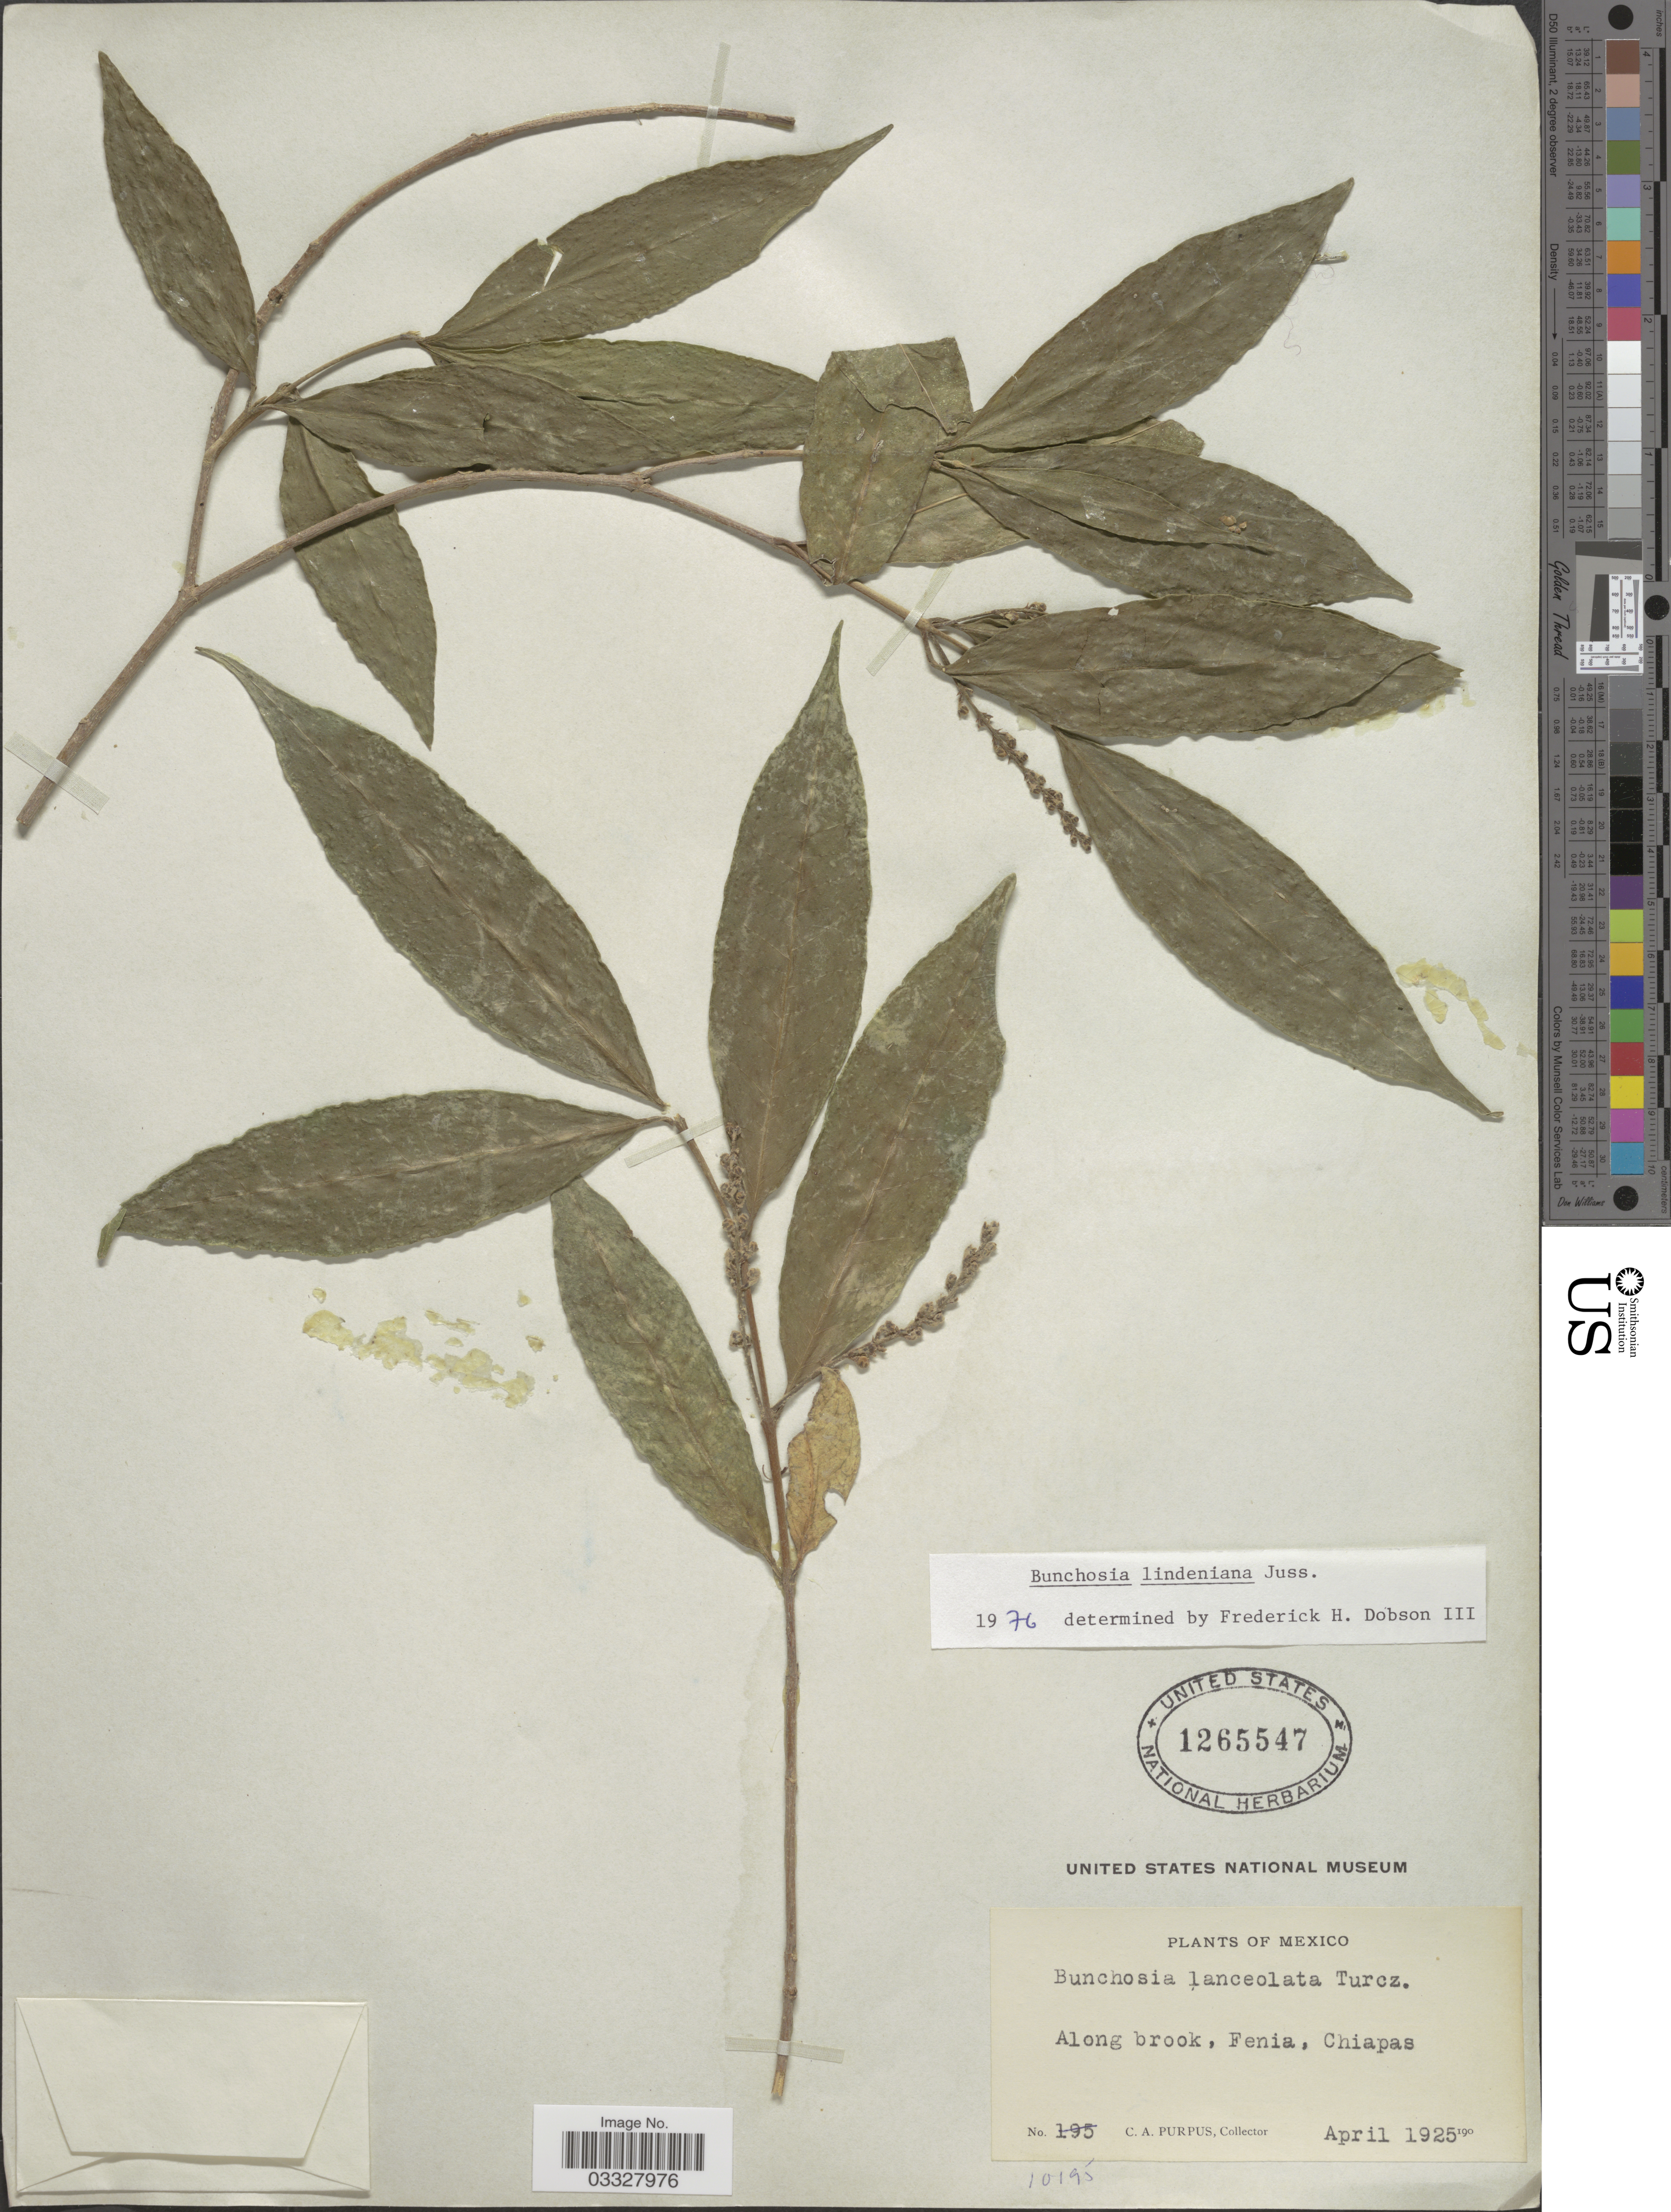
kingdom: Plantae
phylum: Tracheophyta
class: Magnoliopsida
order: Malpighiales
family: Malpighiaceae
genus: Bunchosia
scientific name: Bunchosia lindeniana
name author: A. Juss.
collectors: C. A. Purpus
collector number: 10195?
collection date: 1925-04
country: Mexico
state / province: Chiapas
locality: Along brook, Fenia.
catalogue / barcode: US 1265547